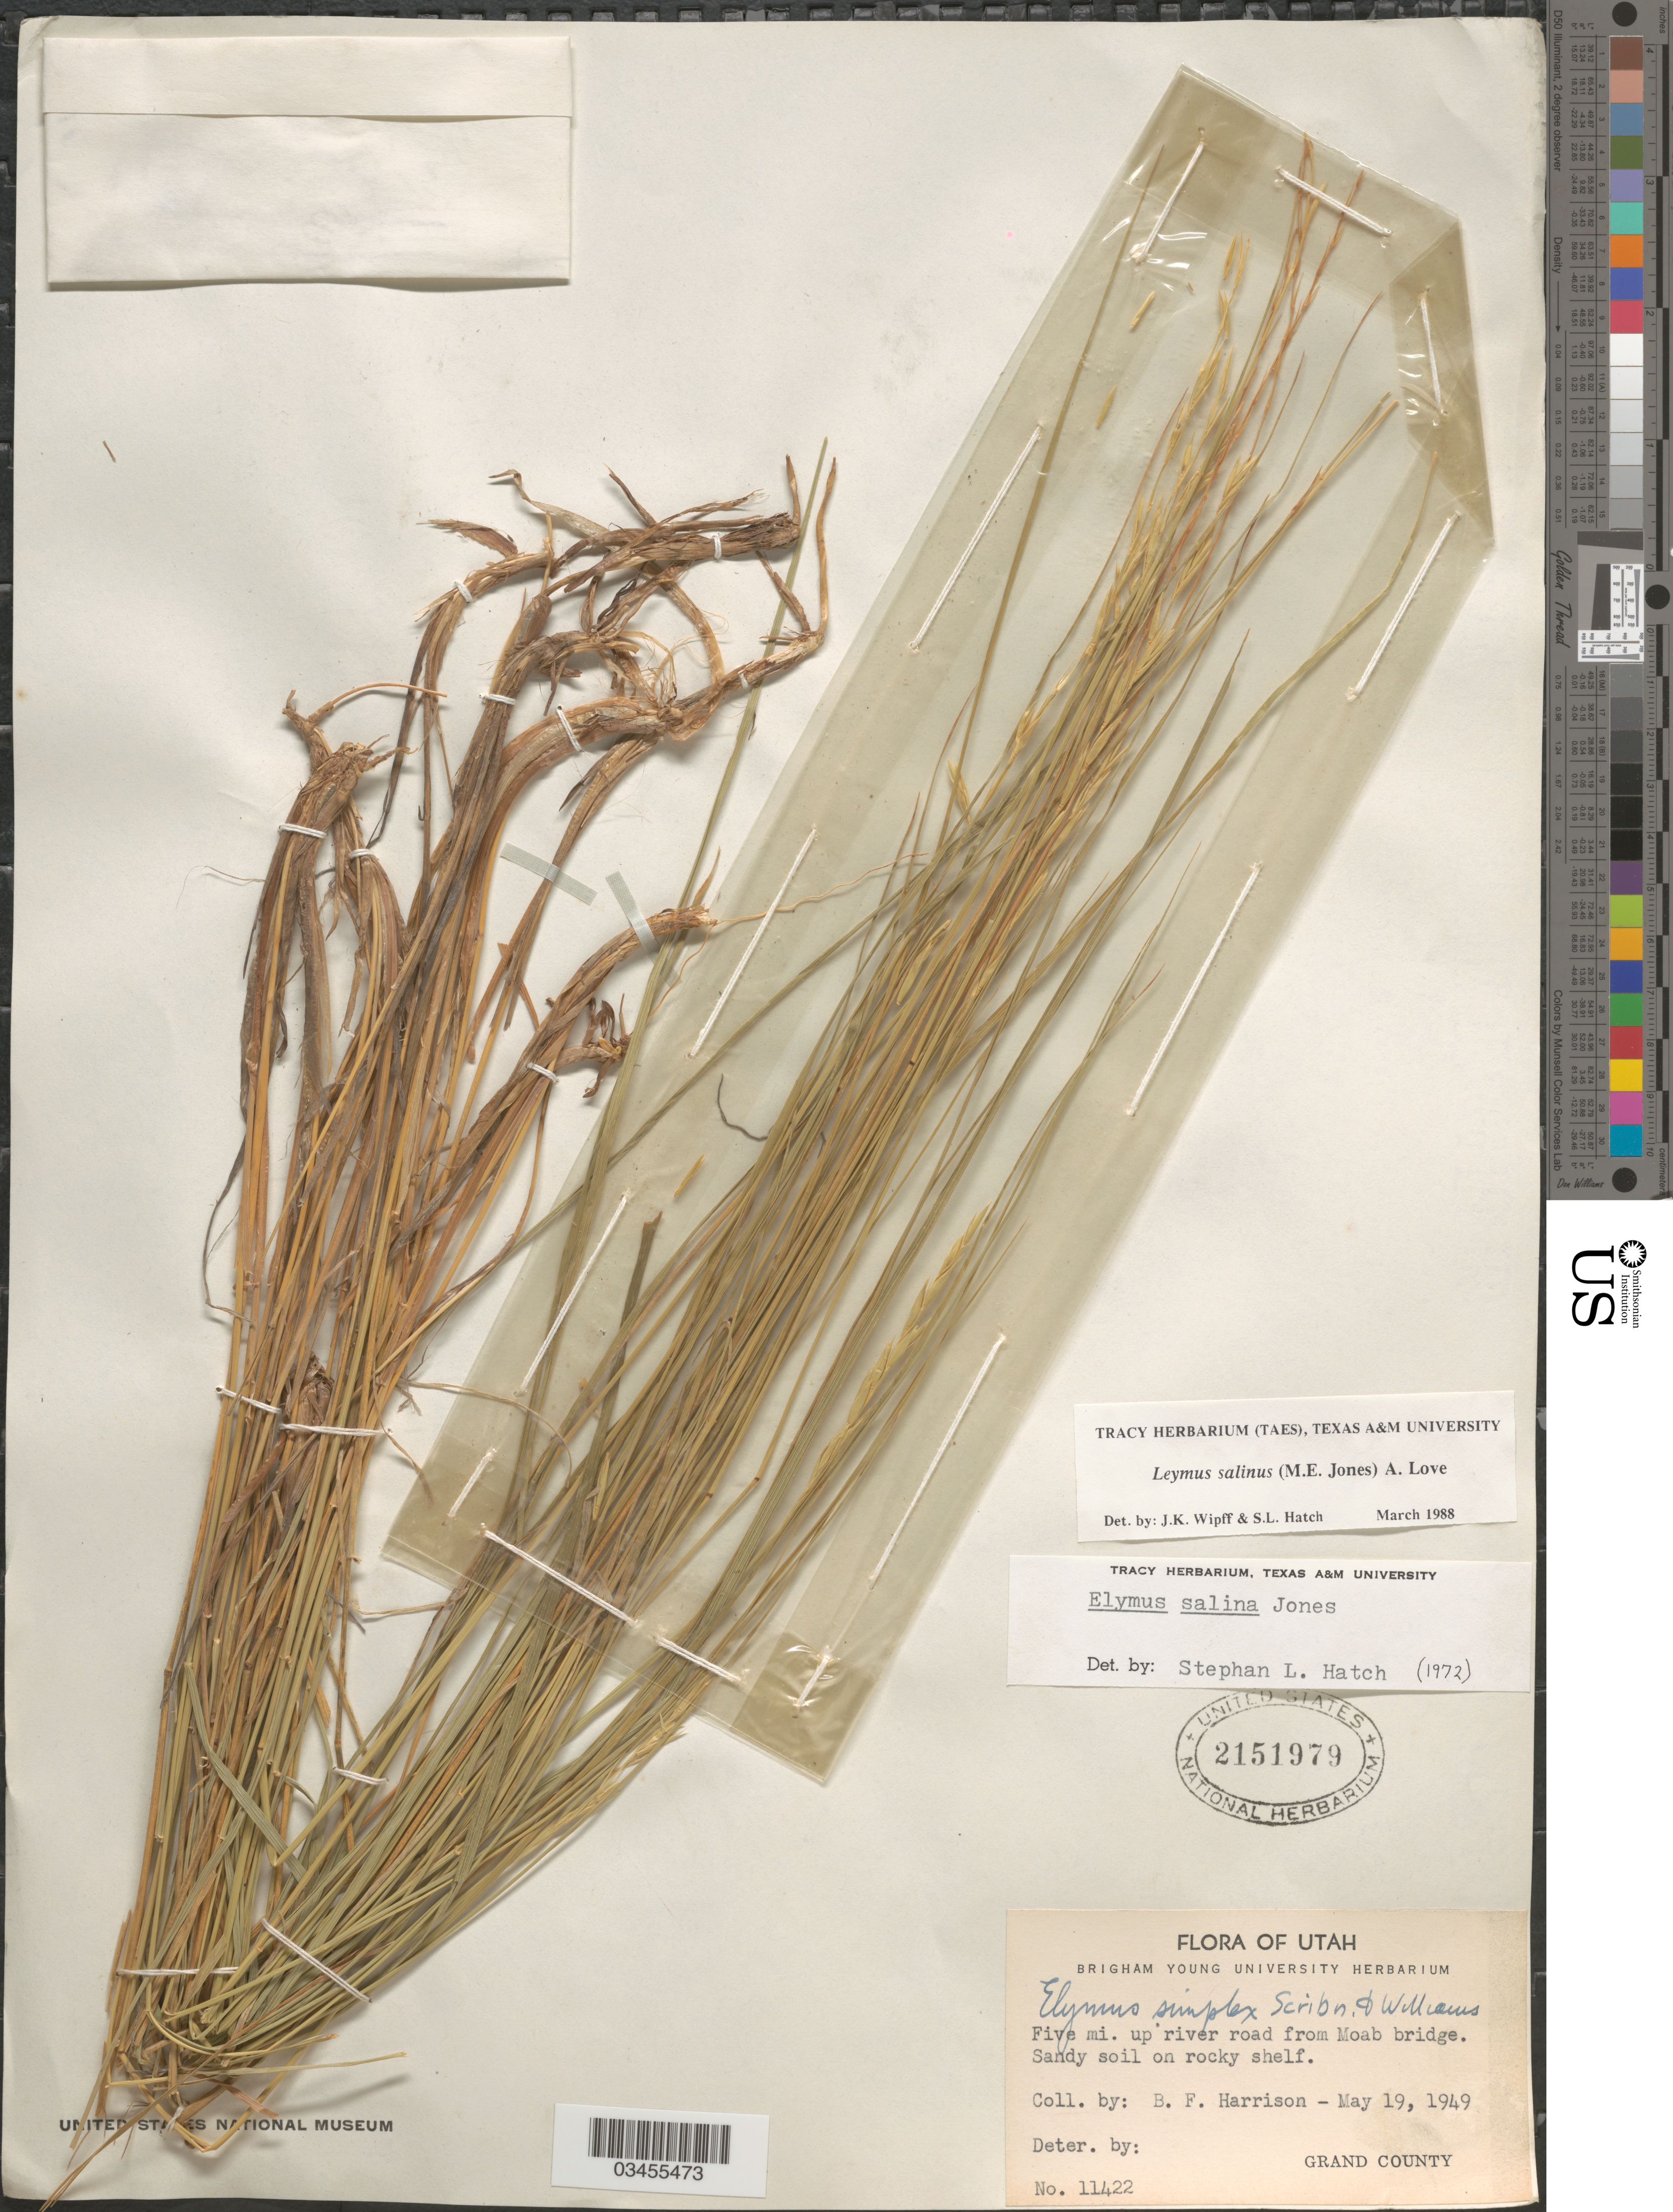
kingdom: Plantae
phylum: Tracheophyta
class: Liliopsida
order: Poales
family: Poaceae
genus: Leymus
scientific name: Leymus salina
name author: (M.E. Jones) Á. Löve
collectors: B. F. Harrison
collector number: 11422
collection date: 1949-05-19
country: United States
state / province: Utah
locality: Five mi. up river road from Moab bridge. Grand County.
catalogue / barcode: US 2151979